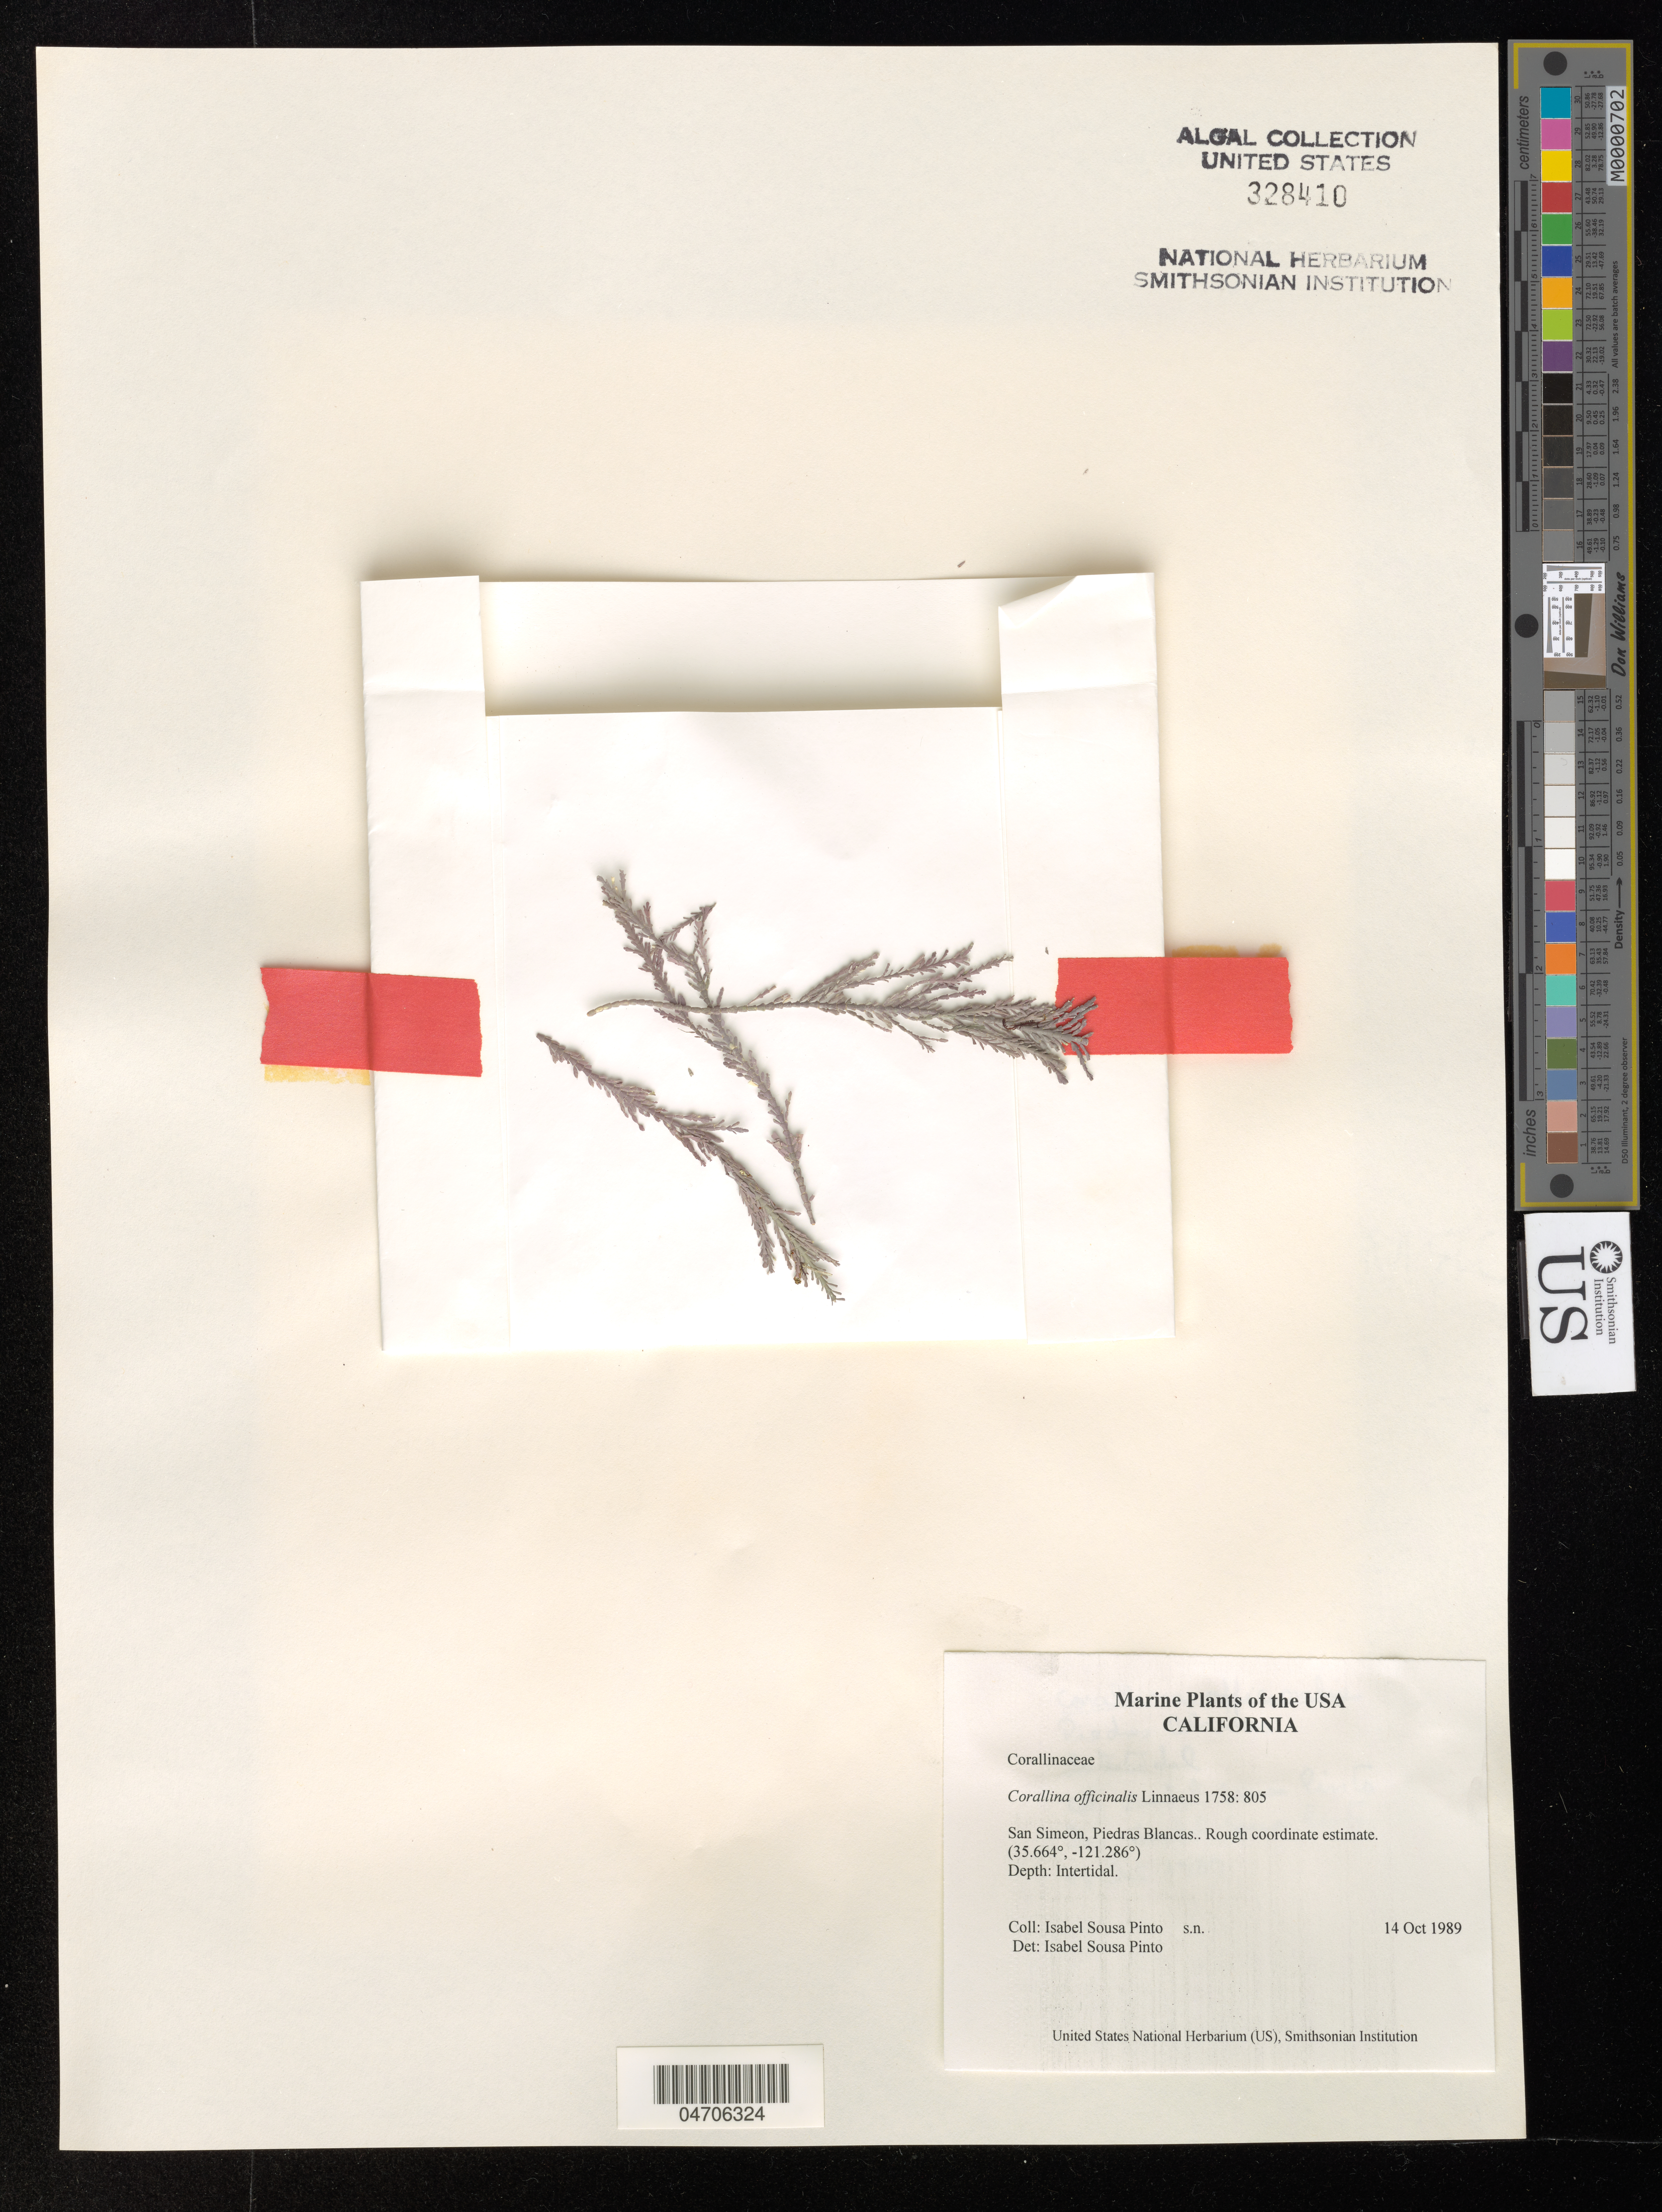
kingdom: Plantae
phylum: Rhodophyta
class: Florideophyceae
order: Corallinales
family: Corallinaceae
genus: Corallina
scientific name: Corallina officinalis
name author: L.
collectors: I. Sousa Pinto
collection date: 1989-10-14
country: United States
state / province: California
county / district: San Luis Obispo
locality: San Simeon, Piedras Blancas.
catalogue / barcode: US 328410